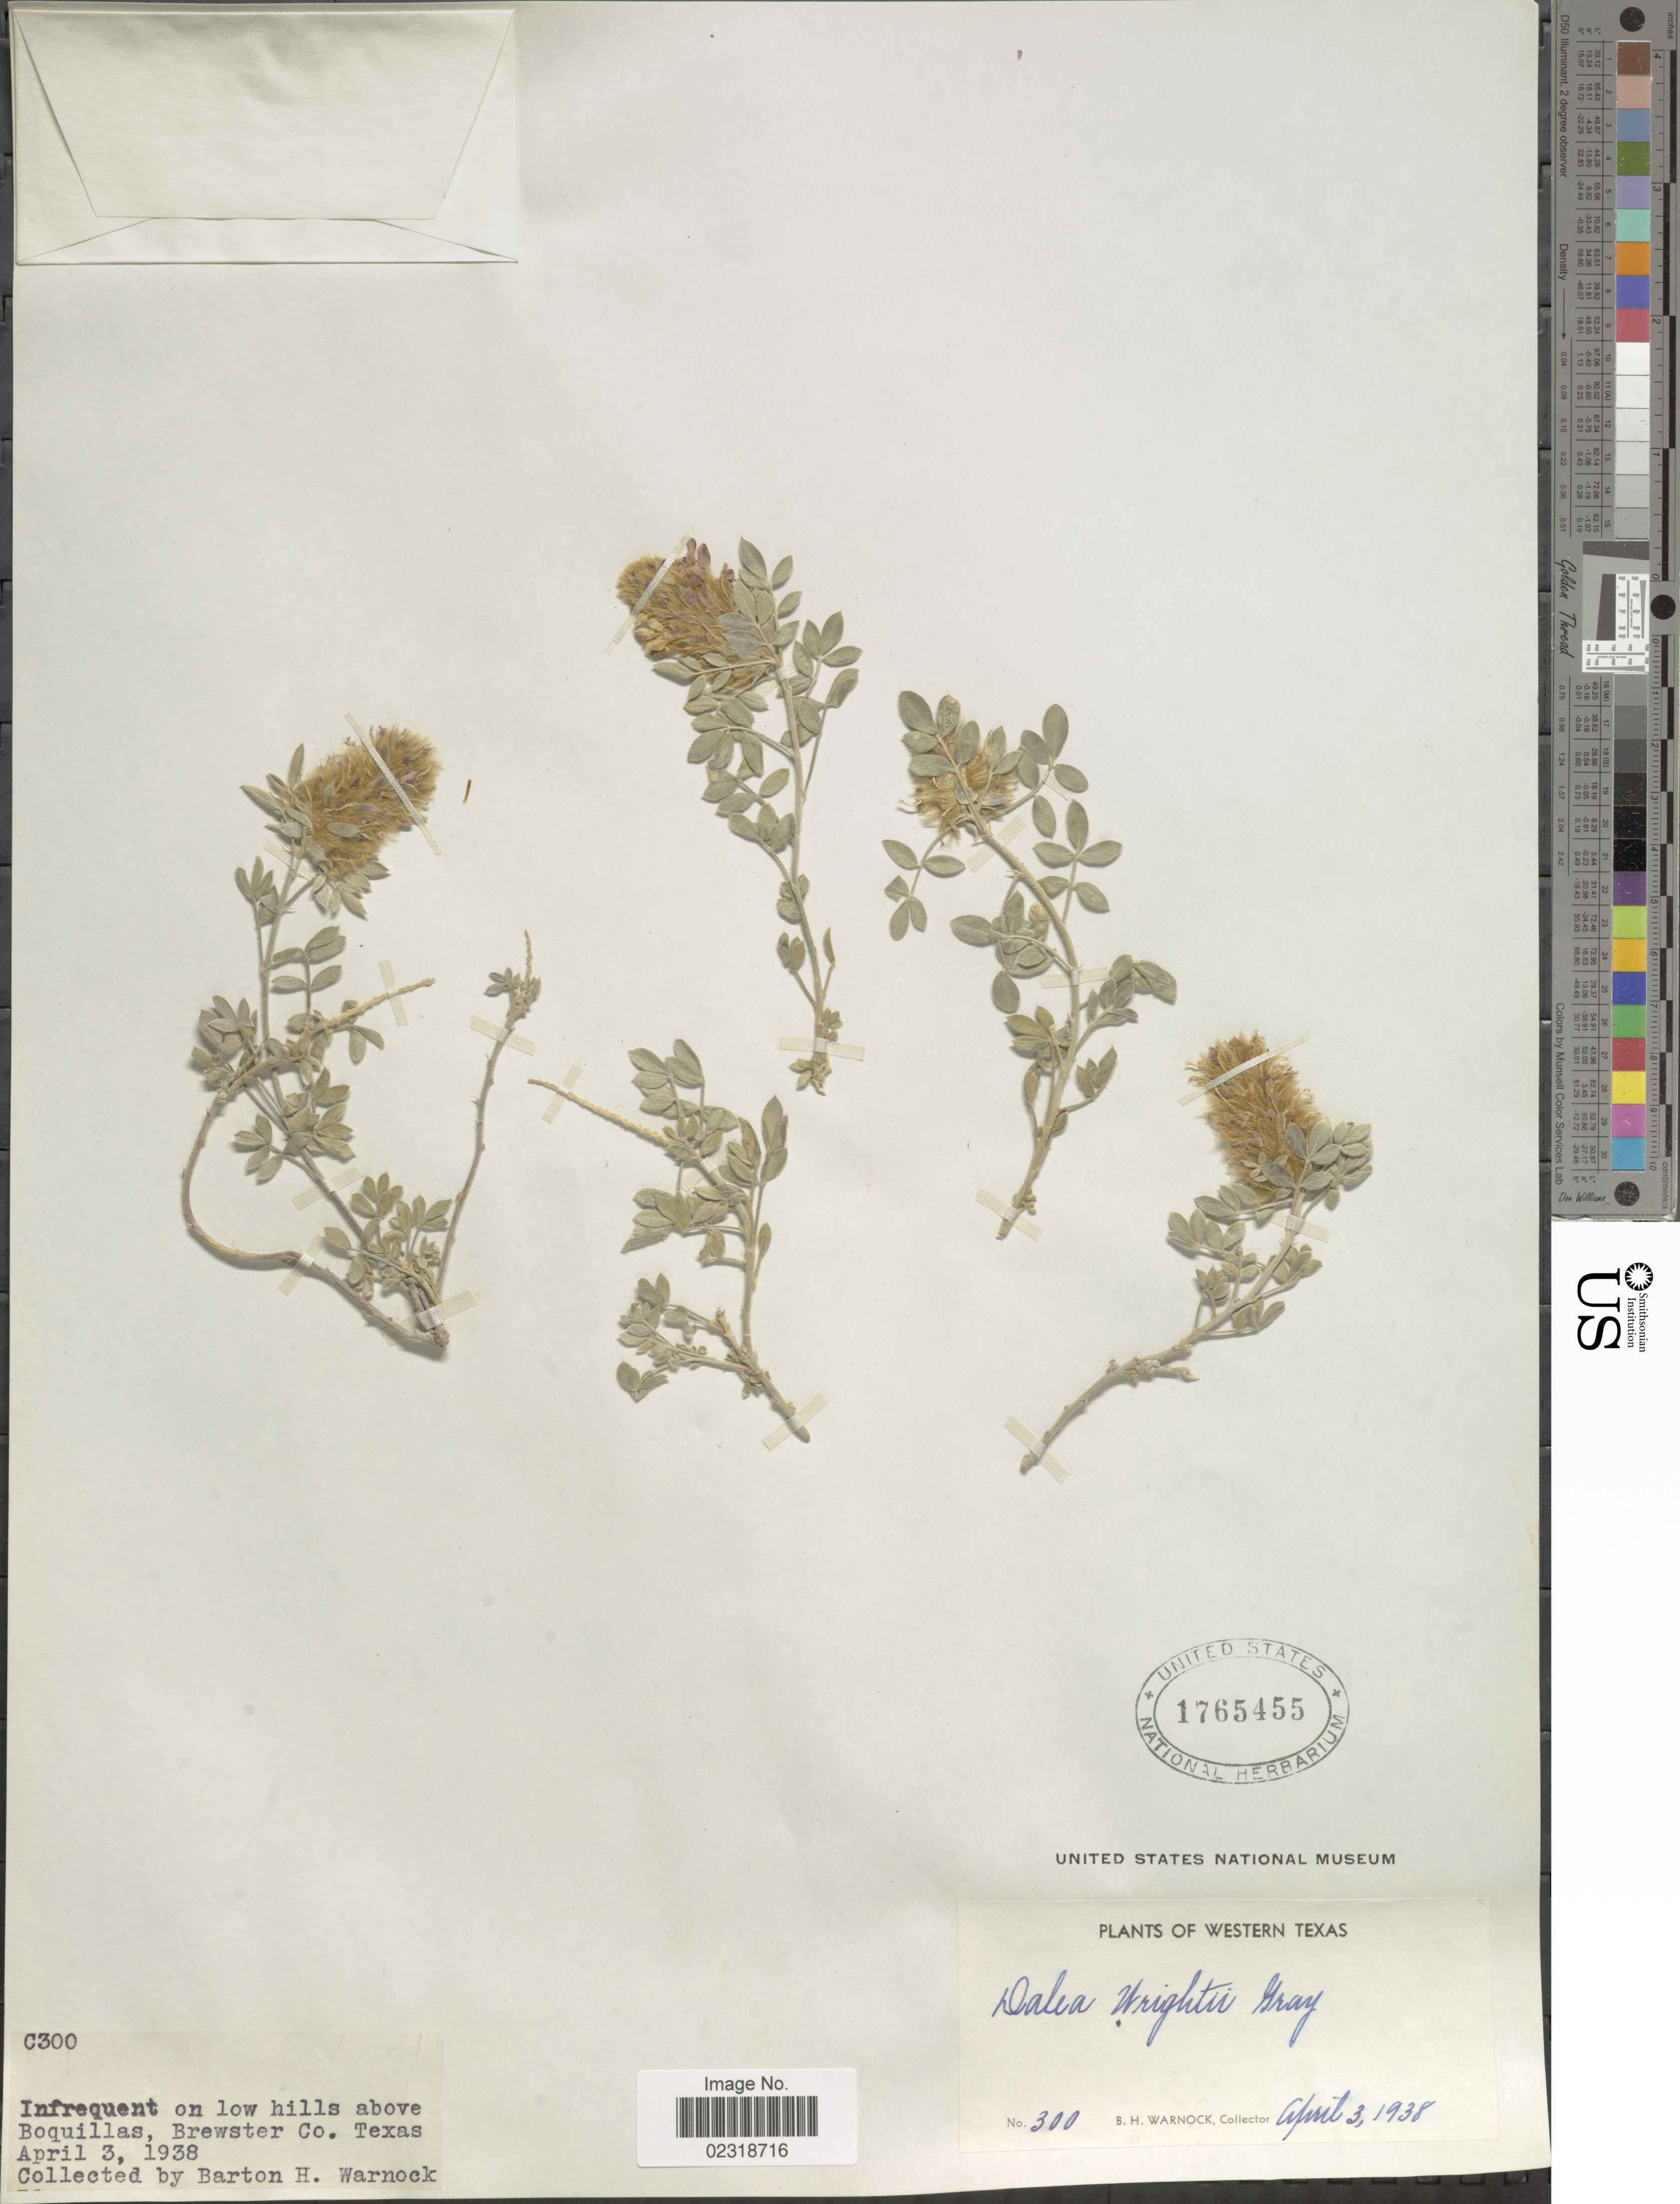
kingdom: Plantae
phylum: Tracheophyta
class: Magnoliopsida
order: Fabales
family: Fabaceae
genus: Dalea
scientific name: Dalea wrightii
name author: A. Gray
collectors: B. H. Warnock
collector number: C300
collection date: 1938-04-03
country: United States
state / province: Texas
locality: Western Texas, on low hills above Boquillas, Brewster Co.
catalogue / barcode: US 1765455